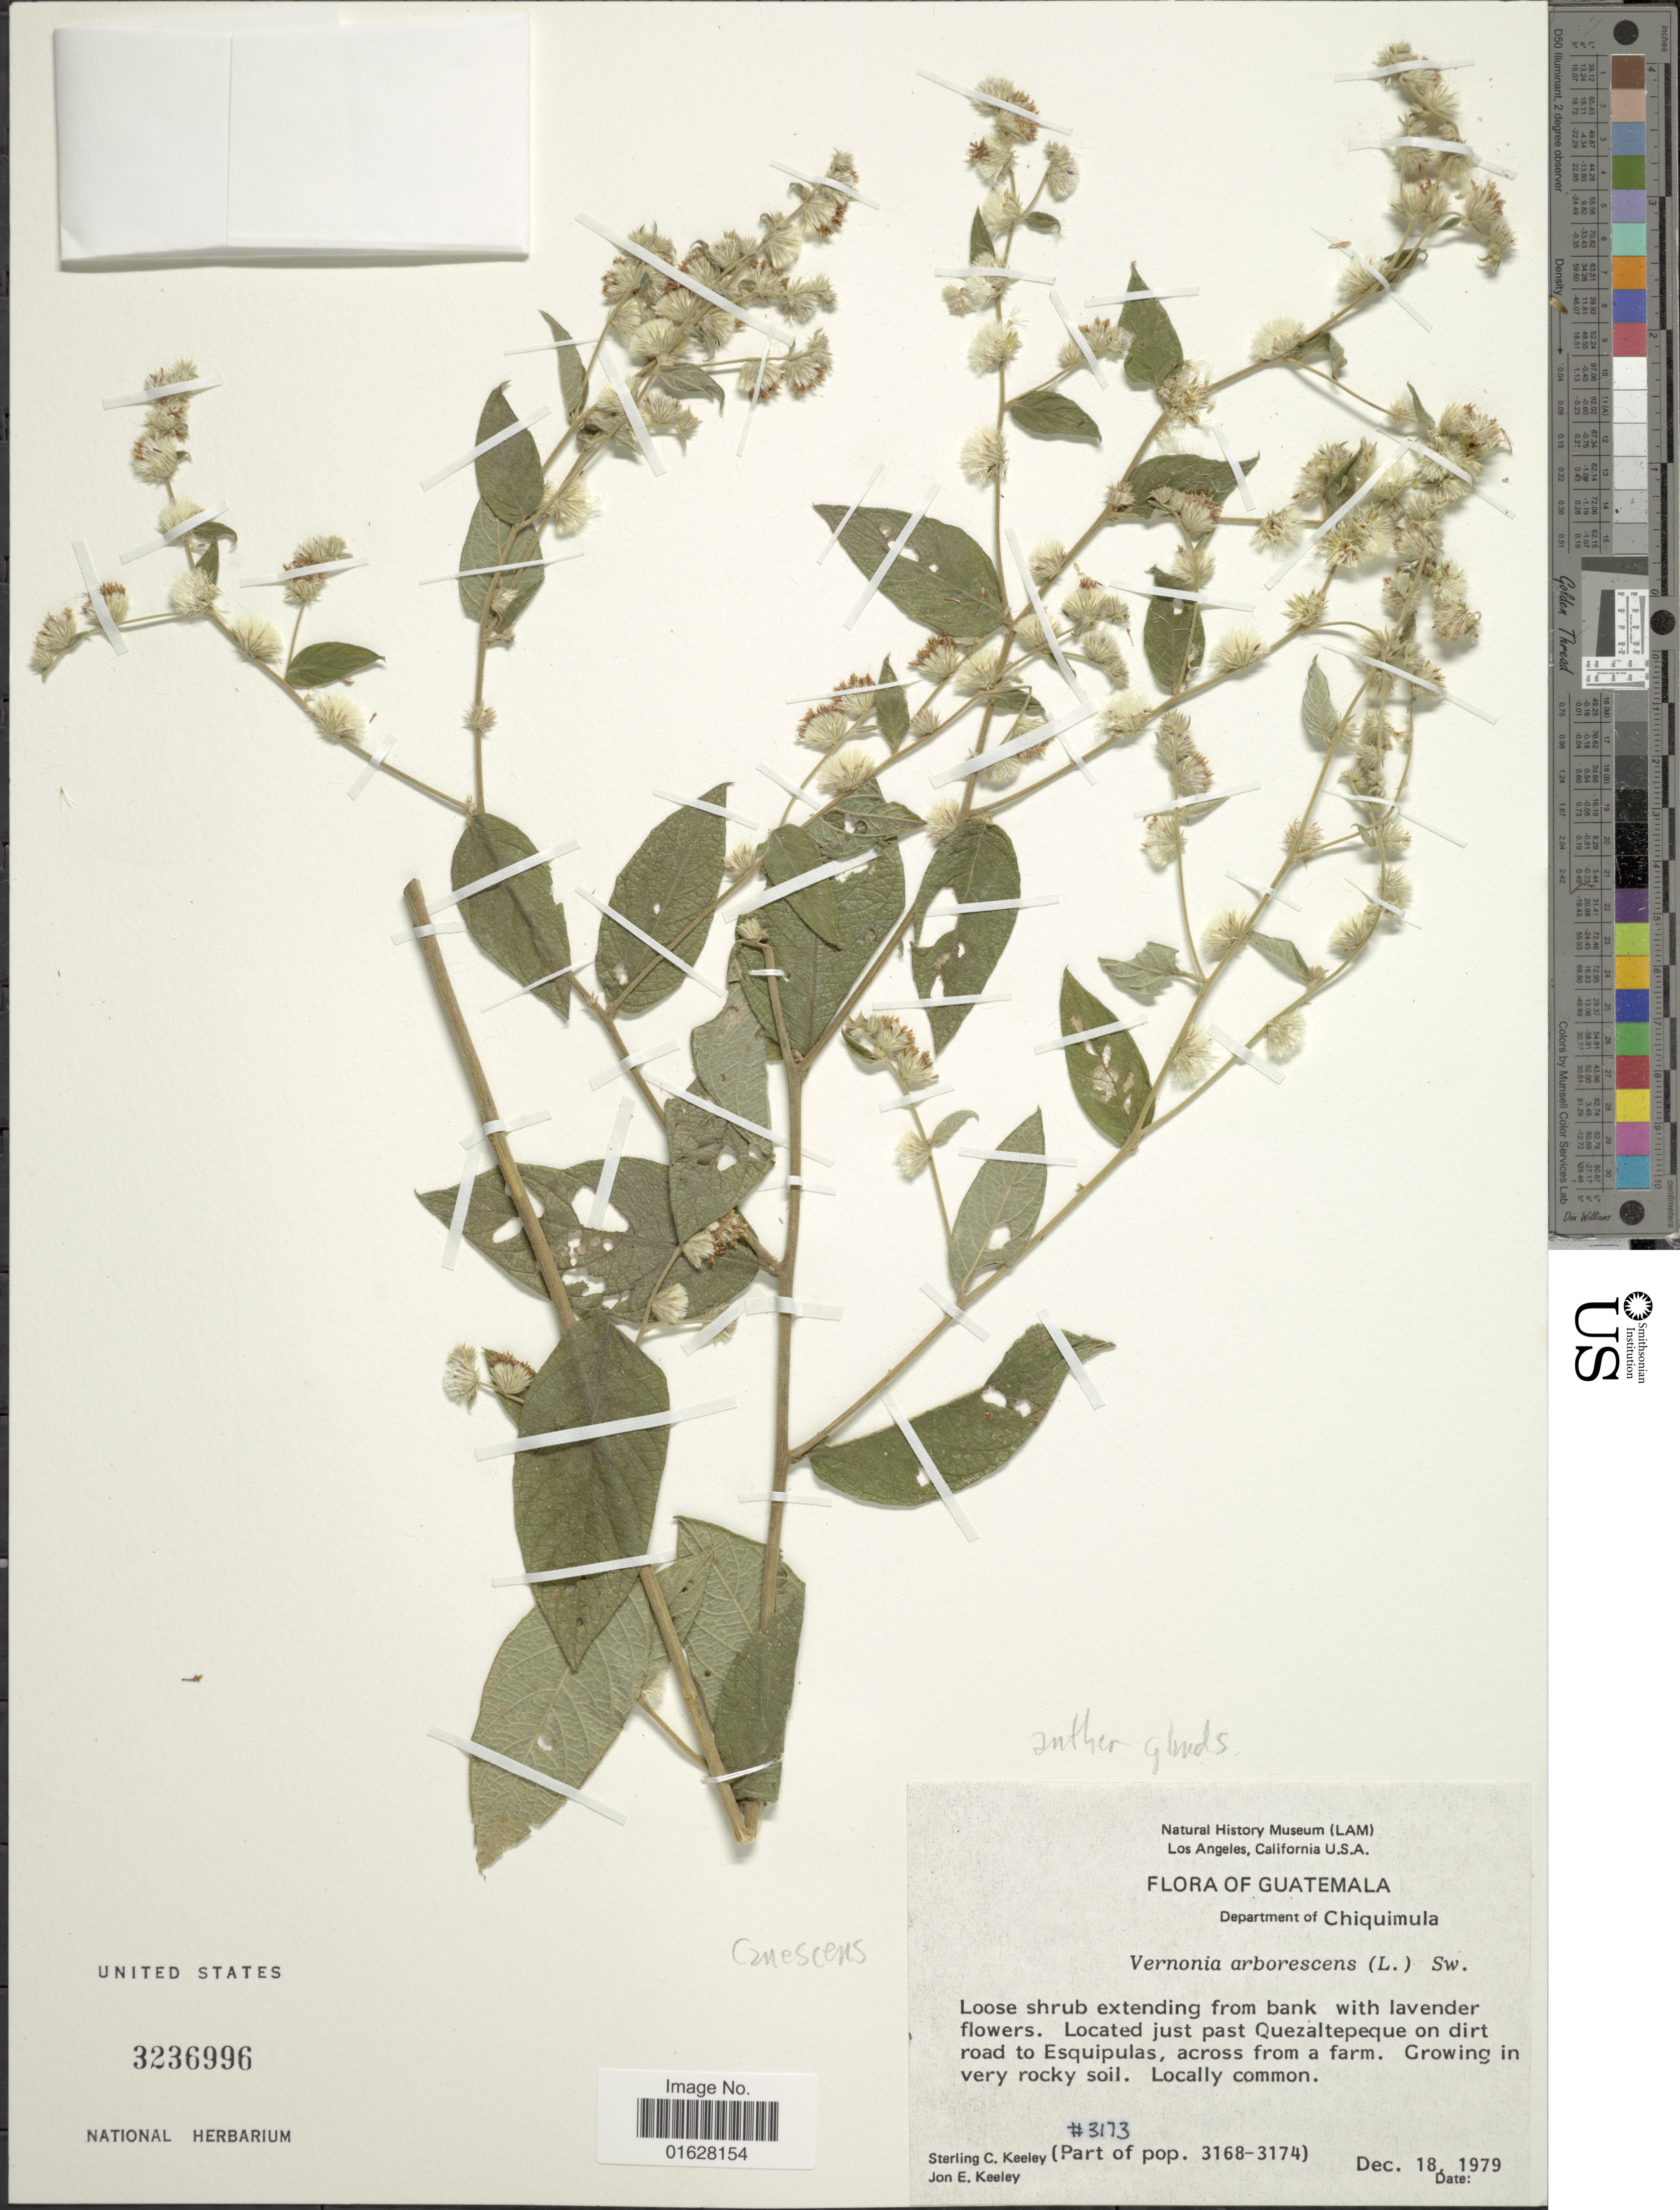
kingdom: Plantae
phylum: Tracheophyta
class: Magnoliopsida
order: Asterales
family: Asteraceae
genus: Lepidaploa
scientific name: Lepidaploa canescens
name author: (Kunth) H. Rob.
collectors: S. C. Keeley & J. E. Keeley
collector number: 3173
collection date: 1979-12-18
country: Guatemala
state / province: Chiquimula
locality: Department of Chiquimula, just past Quezaltepeque on dirt road to Esquipulas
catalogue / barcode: US 3236996